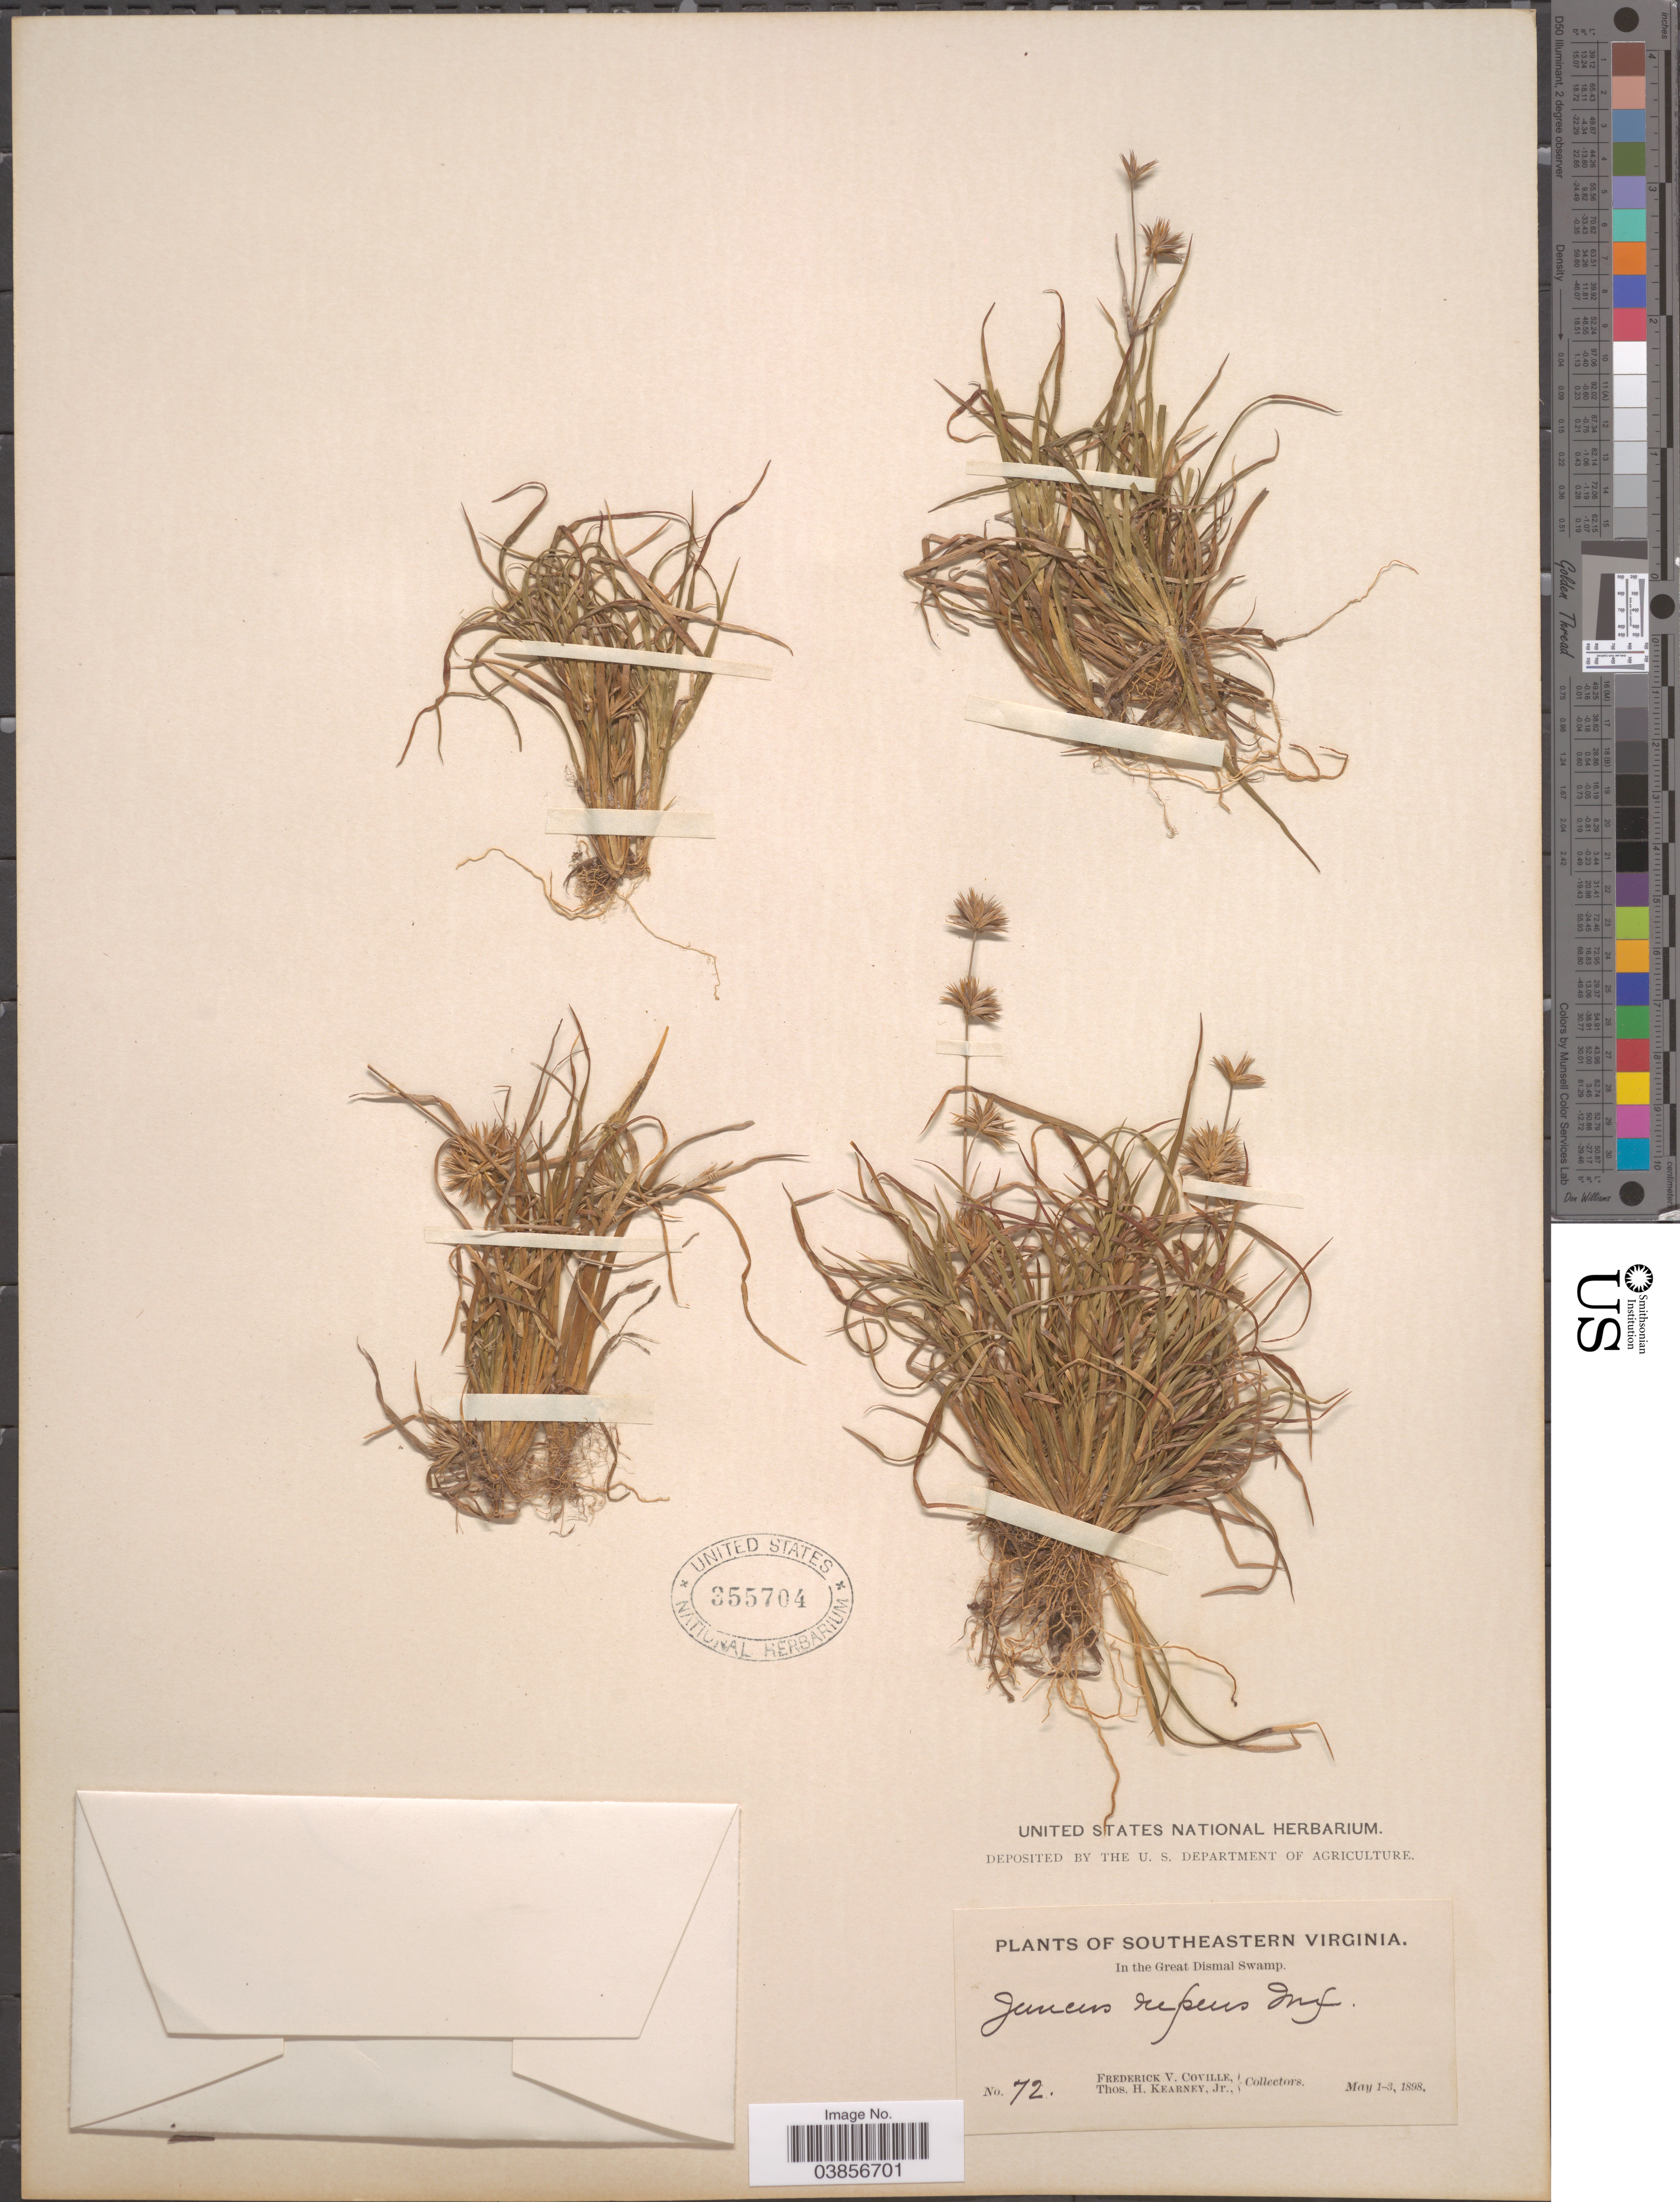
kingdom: Plantae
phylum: Tracheophyta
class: Liliopsida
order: Poales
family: Juncaceae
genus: Juncus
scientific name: Juncus repens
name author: Michx.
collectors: F. V. Coville & T. H. Kearney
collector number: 72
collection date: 1898-05-01/1898-05-03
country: United States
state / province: Virginia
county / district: City of Chesapeake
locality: Southeastern Virginia. In the Great Dismal Swamp.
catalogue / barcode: US 355704